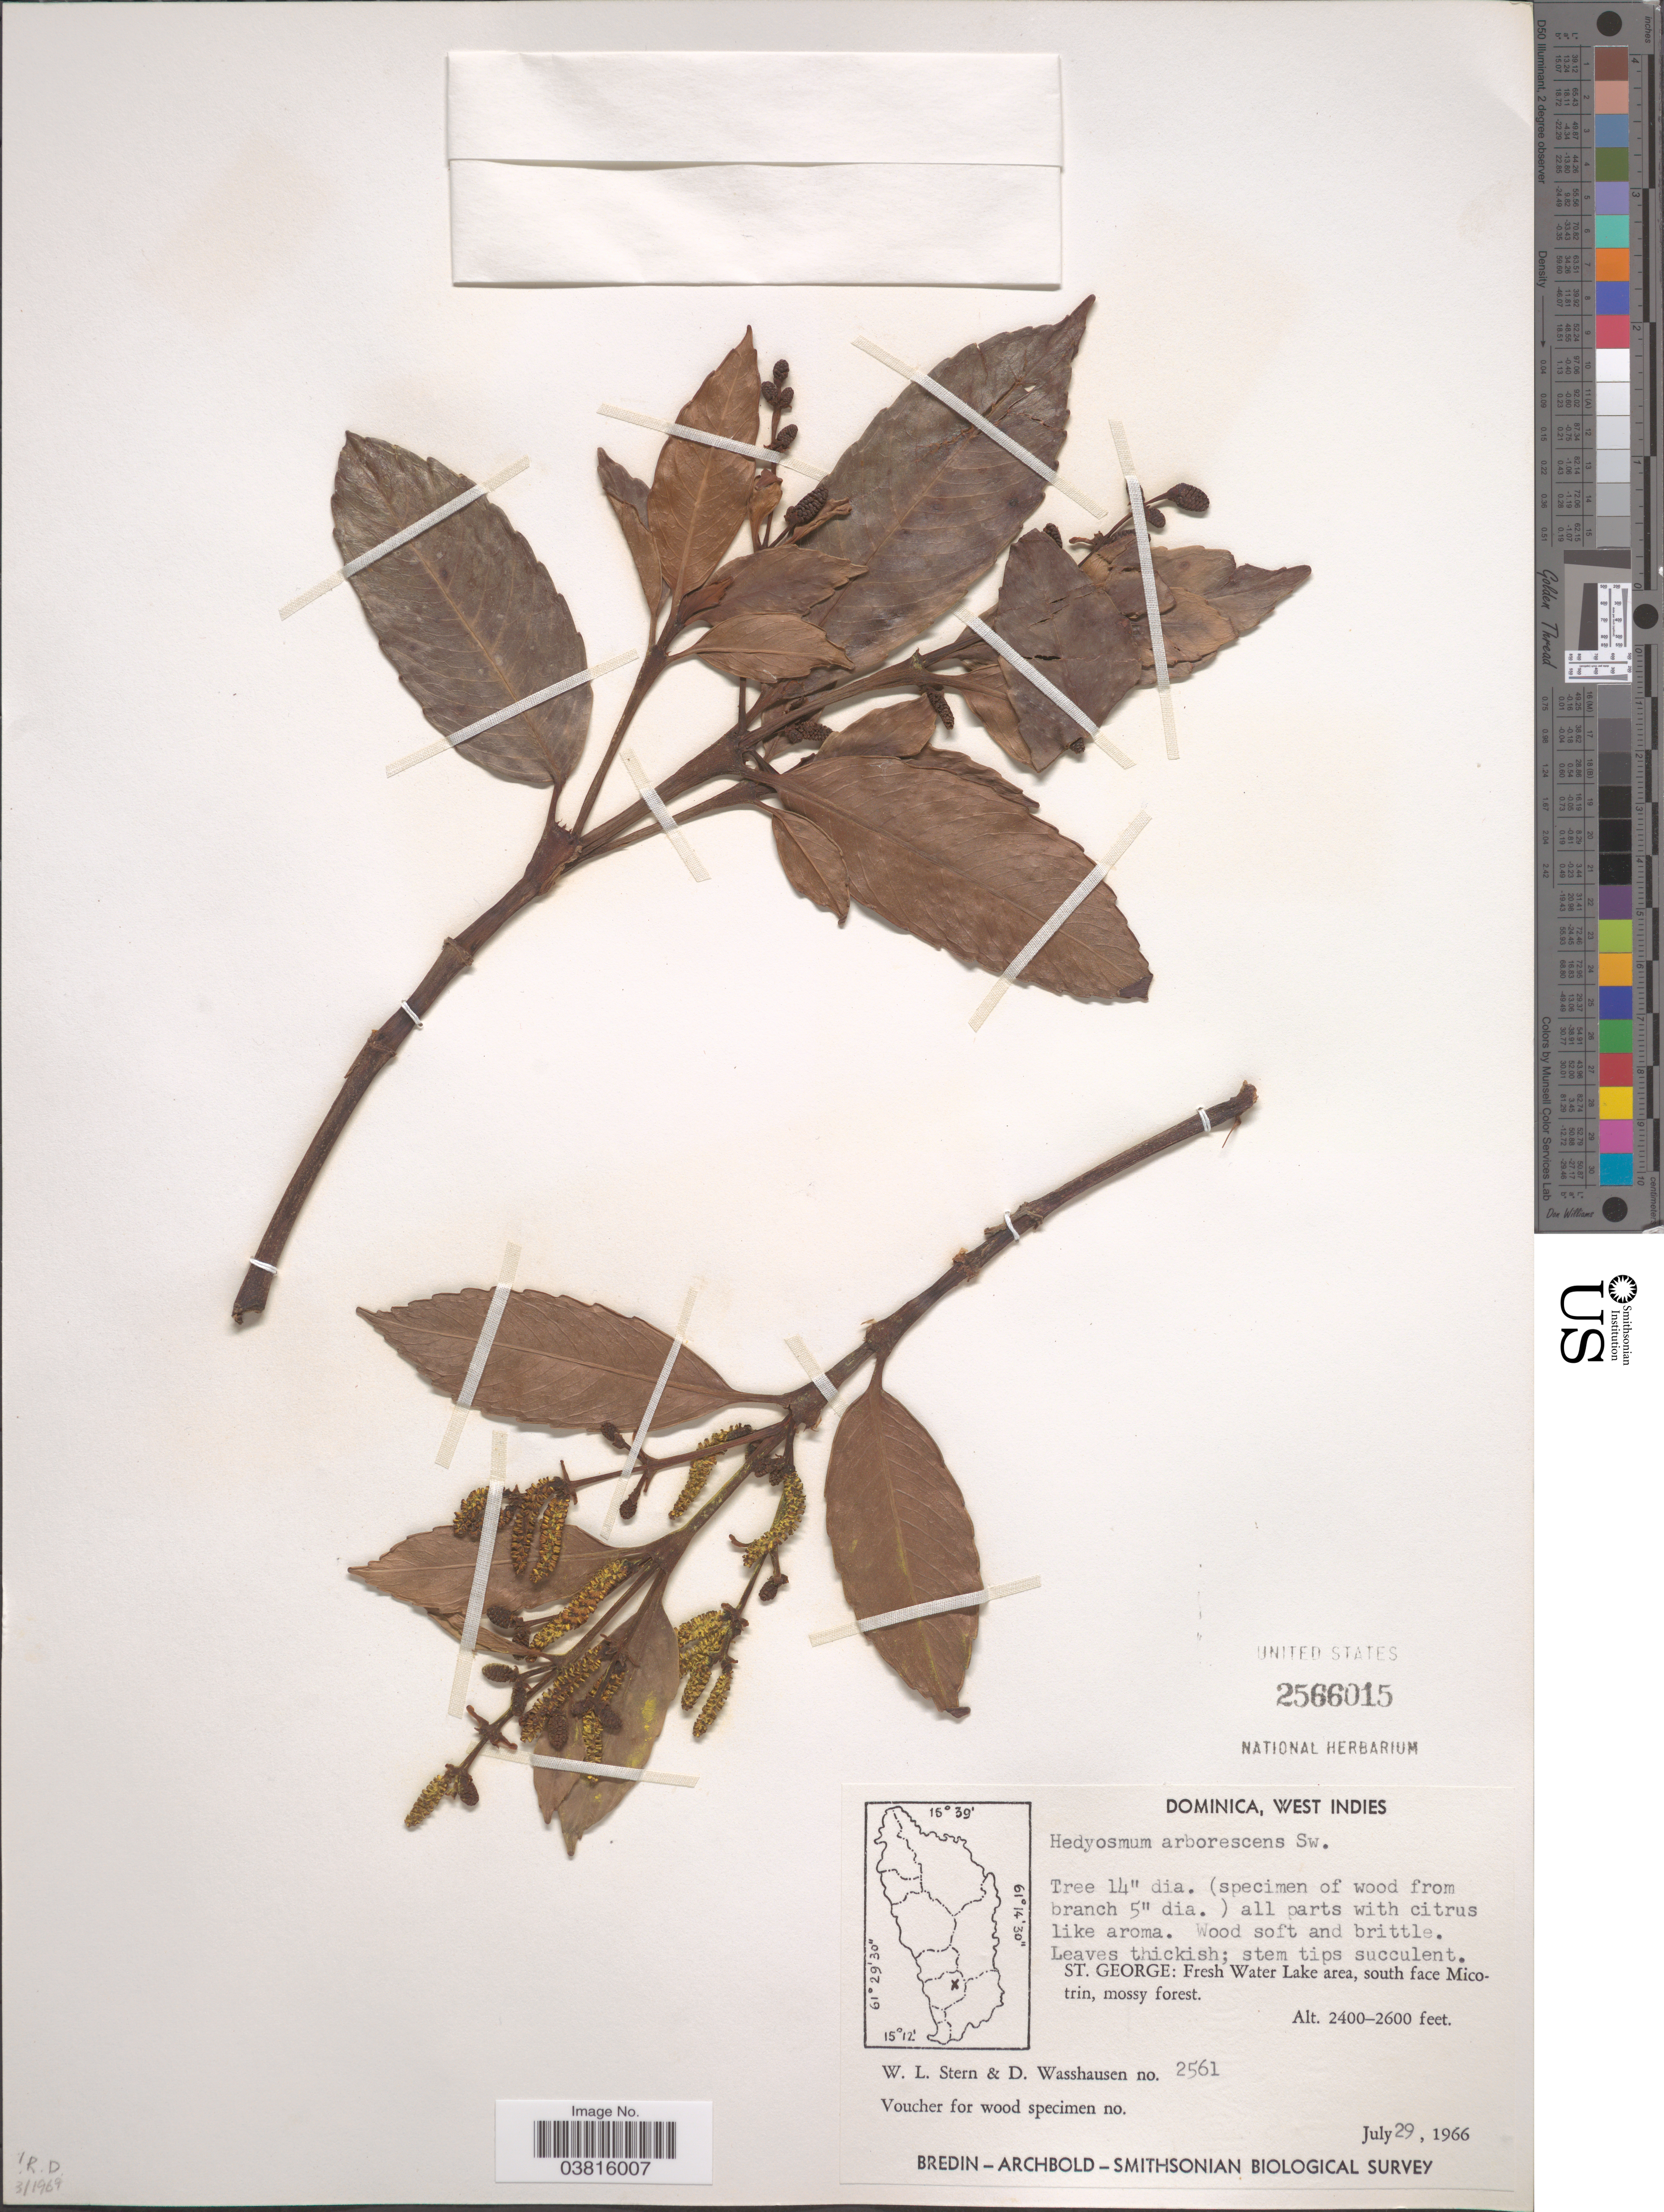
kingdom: Plantae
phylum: Tracheophyta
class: Magnoliopsida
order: Chloranthales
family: Chloranthaceae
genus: Hedyosmum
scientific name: Hedyosmum arborescens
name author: Sw.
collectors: G. L. Webster & D. C. Wasshausen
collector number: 2561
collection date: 1966-07-29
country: Dominica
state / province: St. George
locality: Fresh Water Lake area, south face Micotrin.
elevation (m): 732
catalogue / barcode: US 2566015